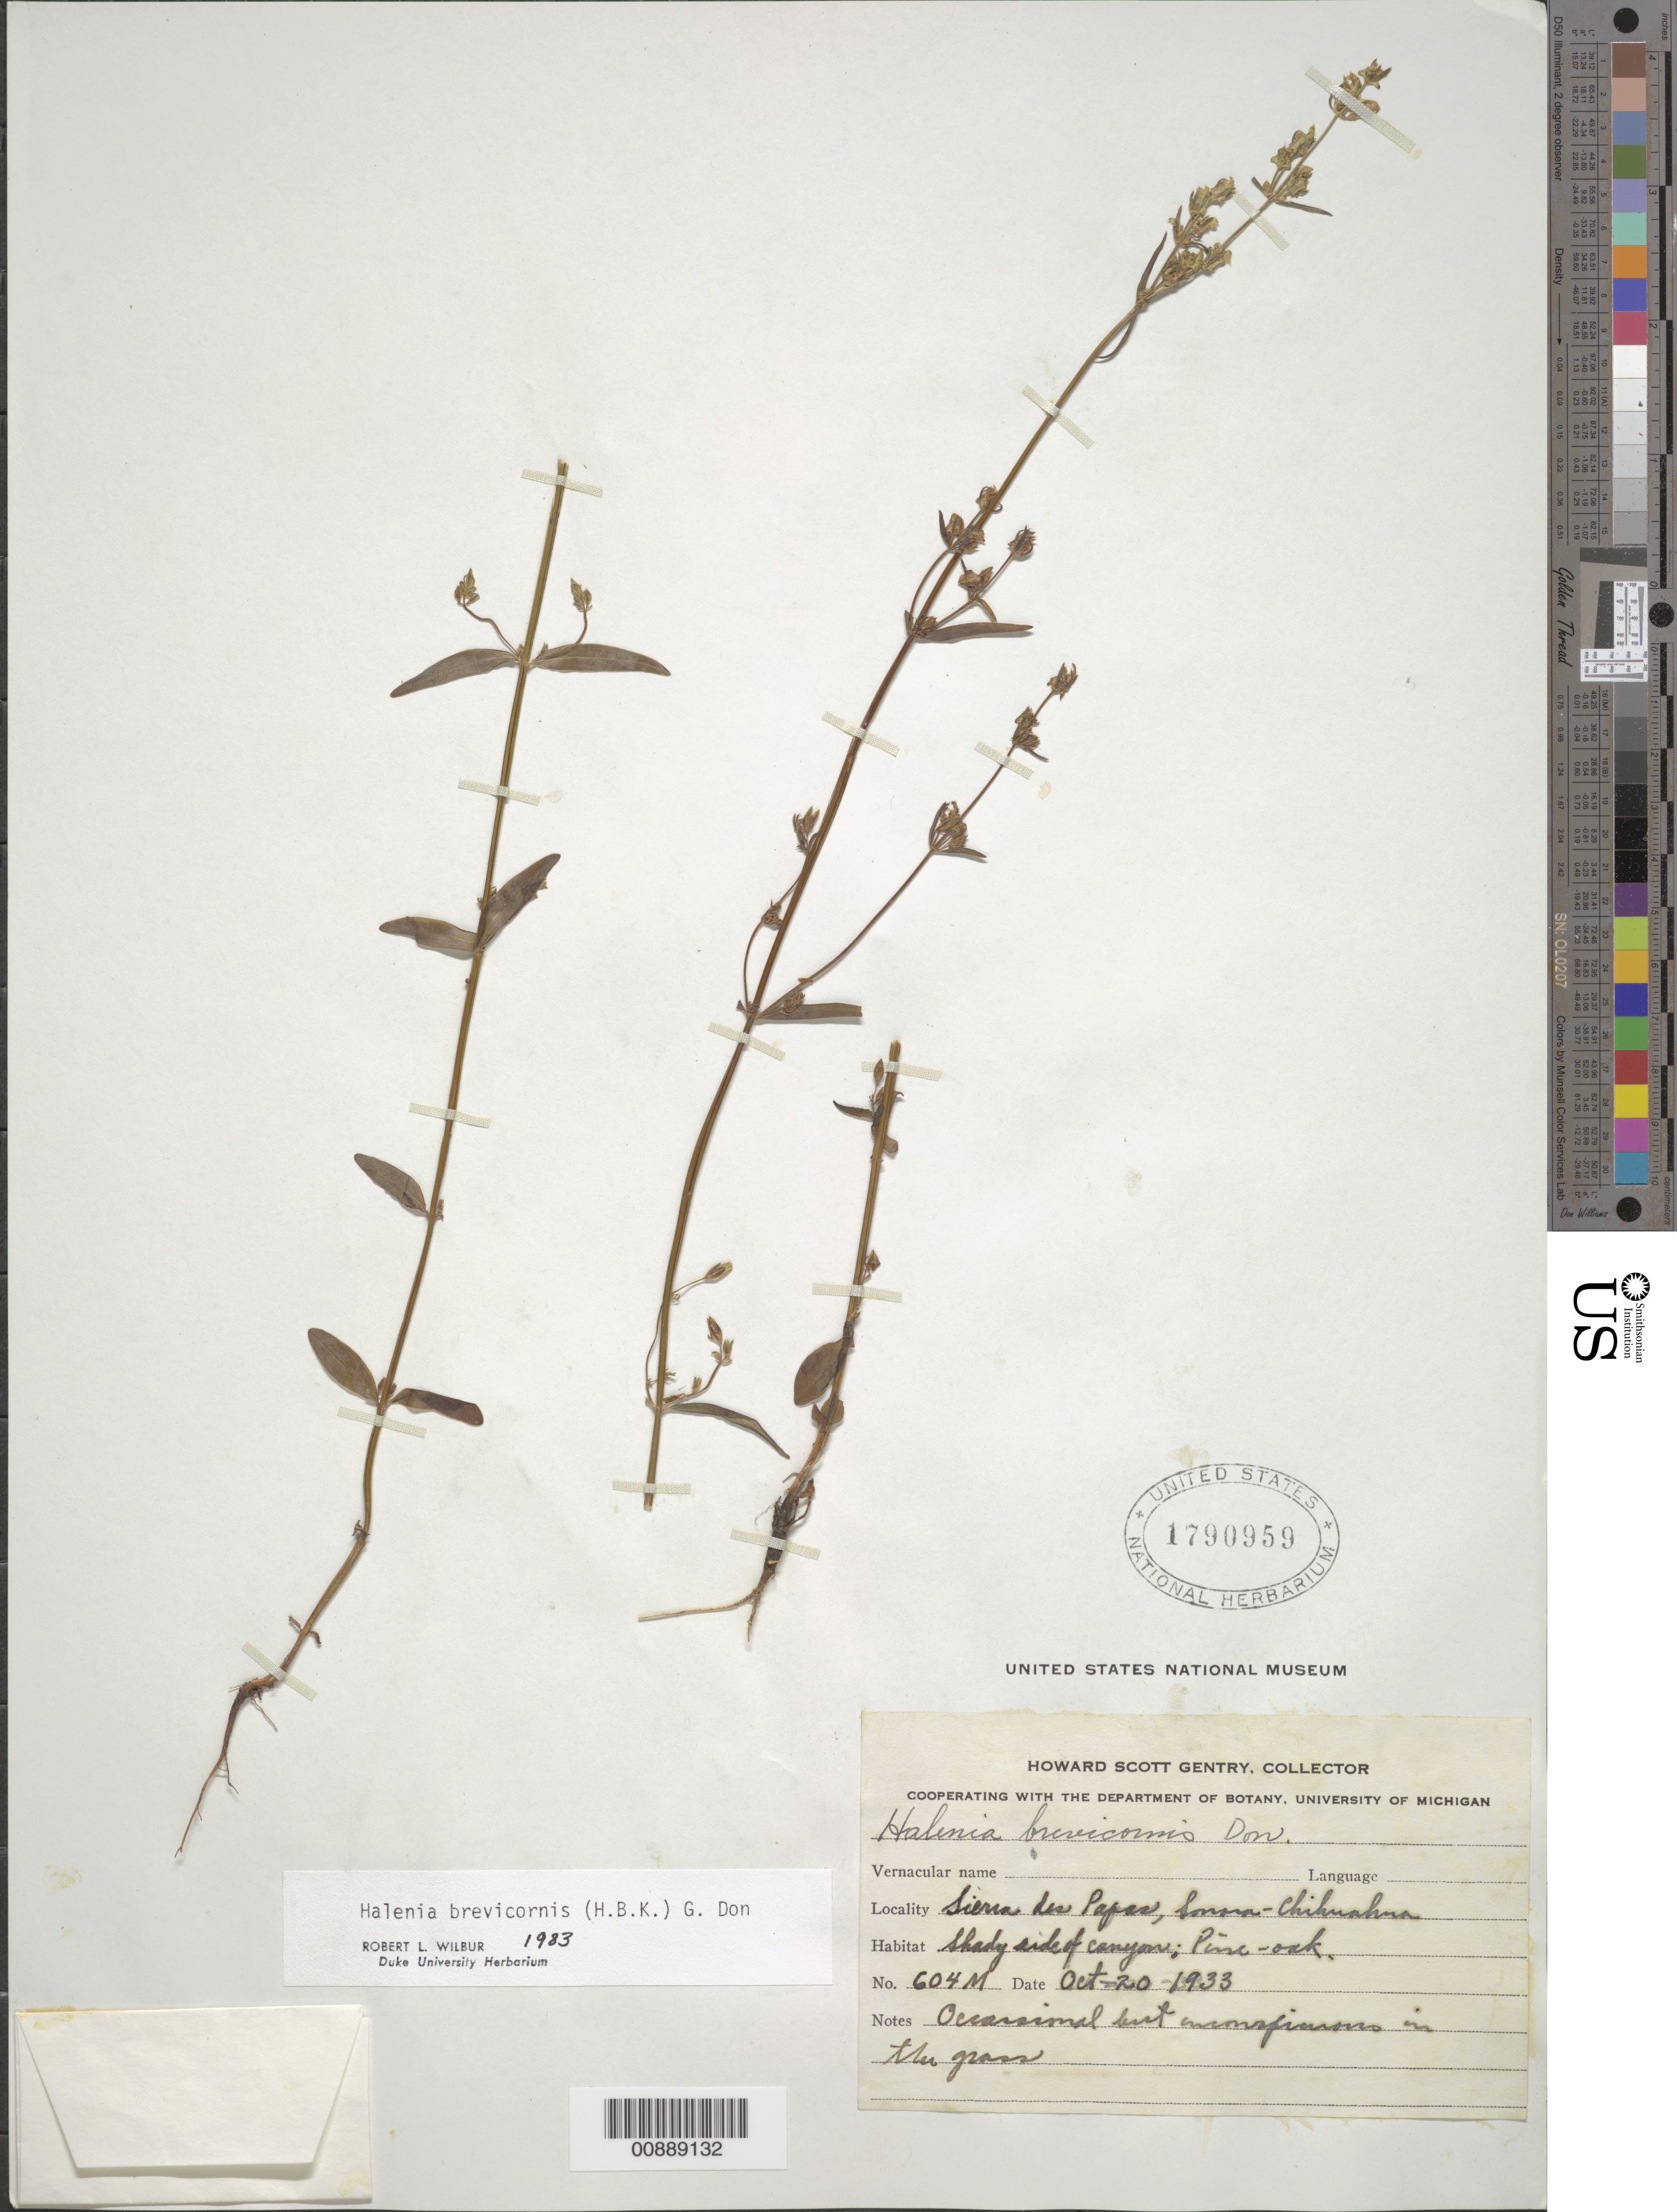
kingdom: Plantae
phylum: Tracheophyta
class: Magnoliopsida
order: Gentianales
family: Gentianaceae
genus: Halenia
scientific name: Halenia brevicornis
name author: (Kunth) G. Don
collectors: H. S. Gentry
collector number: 604 M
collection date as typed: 20 Oct 1933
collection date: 1933-10-20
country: Mexico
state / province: Chihuahua / Sonora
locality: Sierra des Papas, Sonora-Chihuahua.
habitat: Shady side of canyon; Pine-Oak.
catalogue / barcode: US 1790959